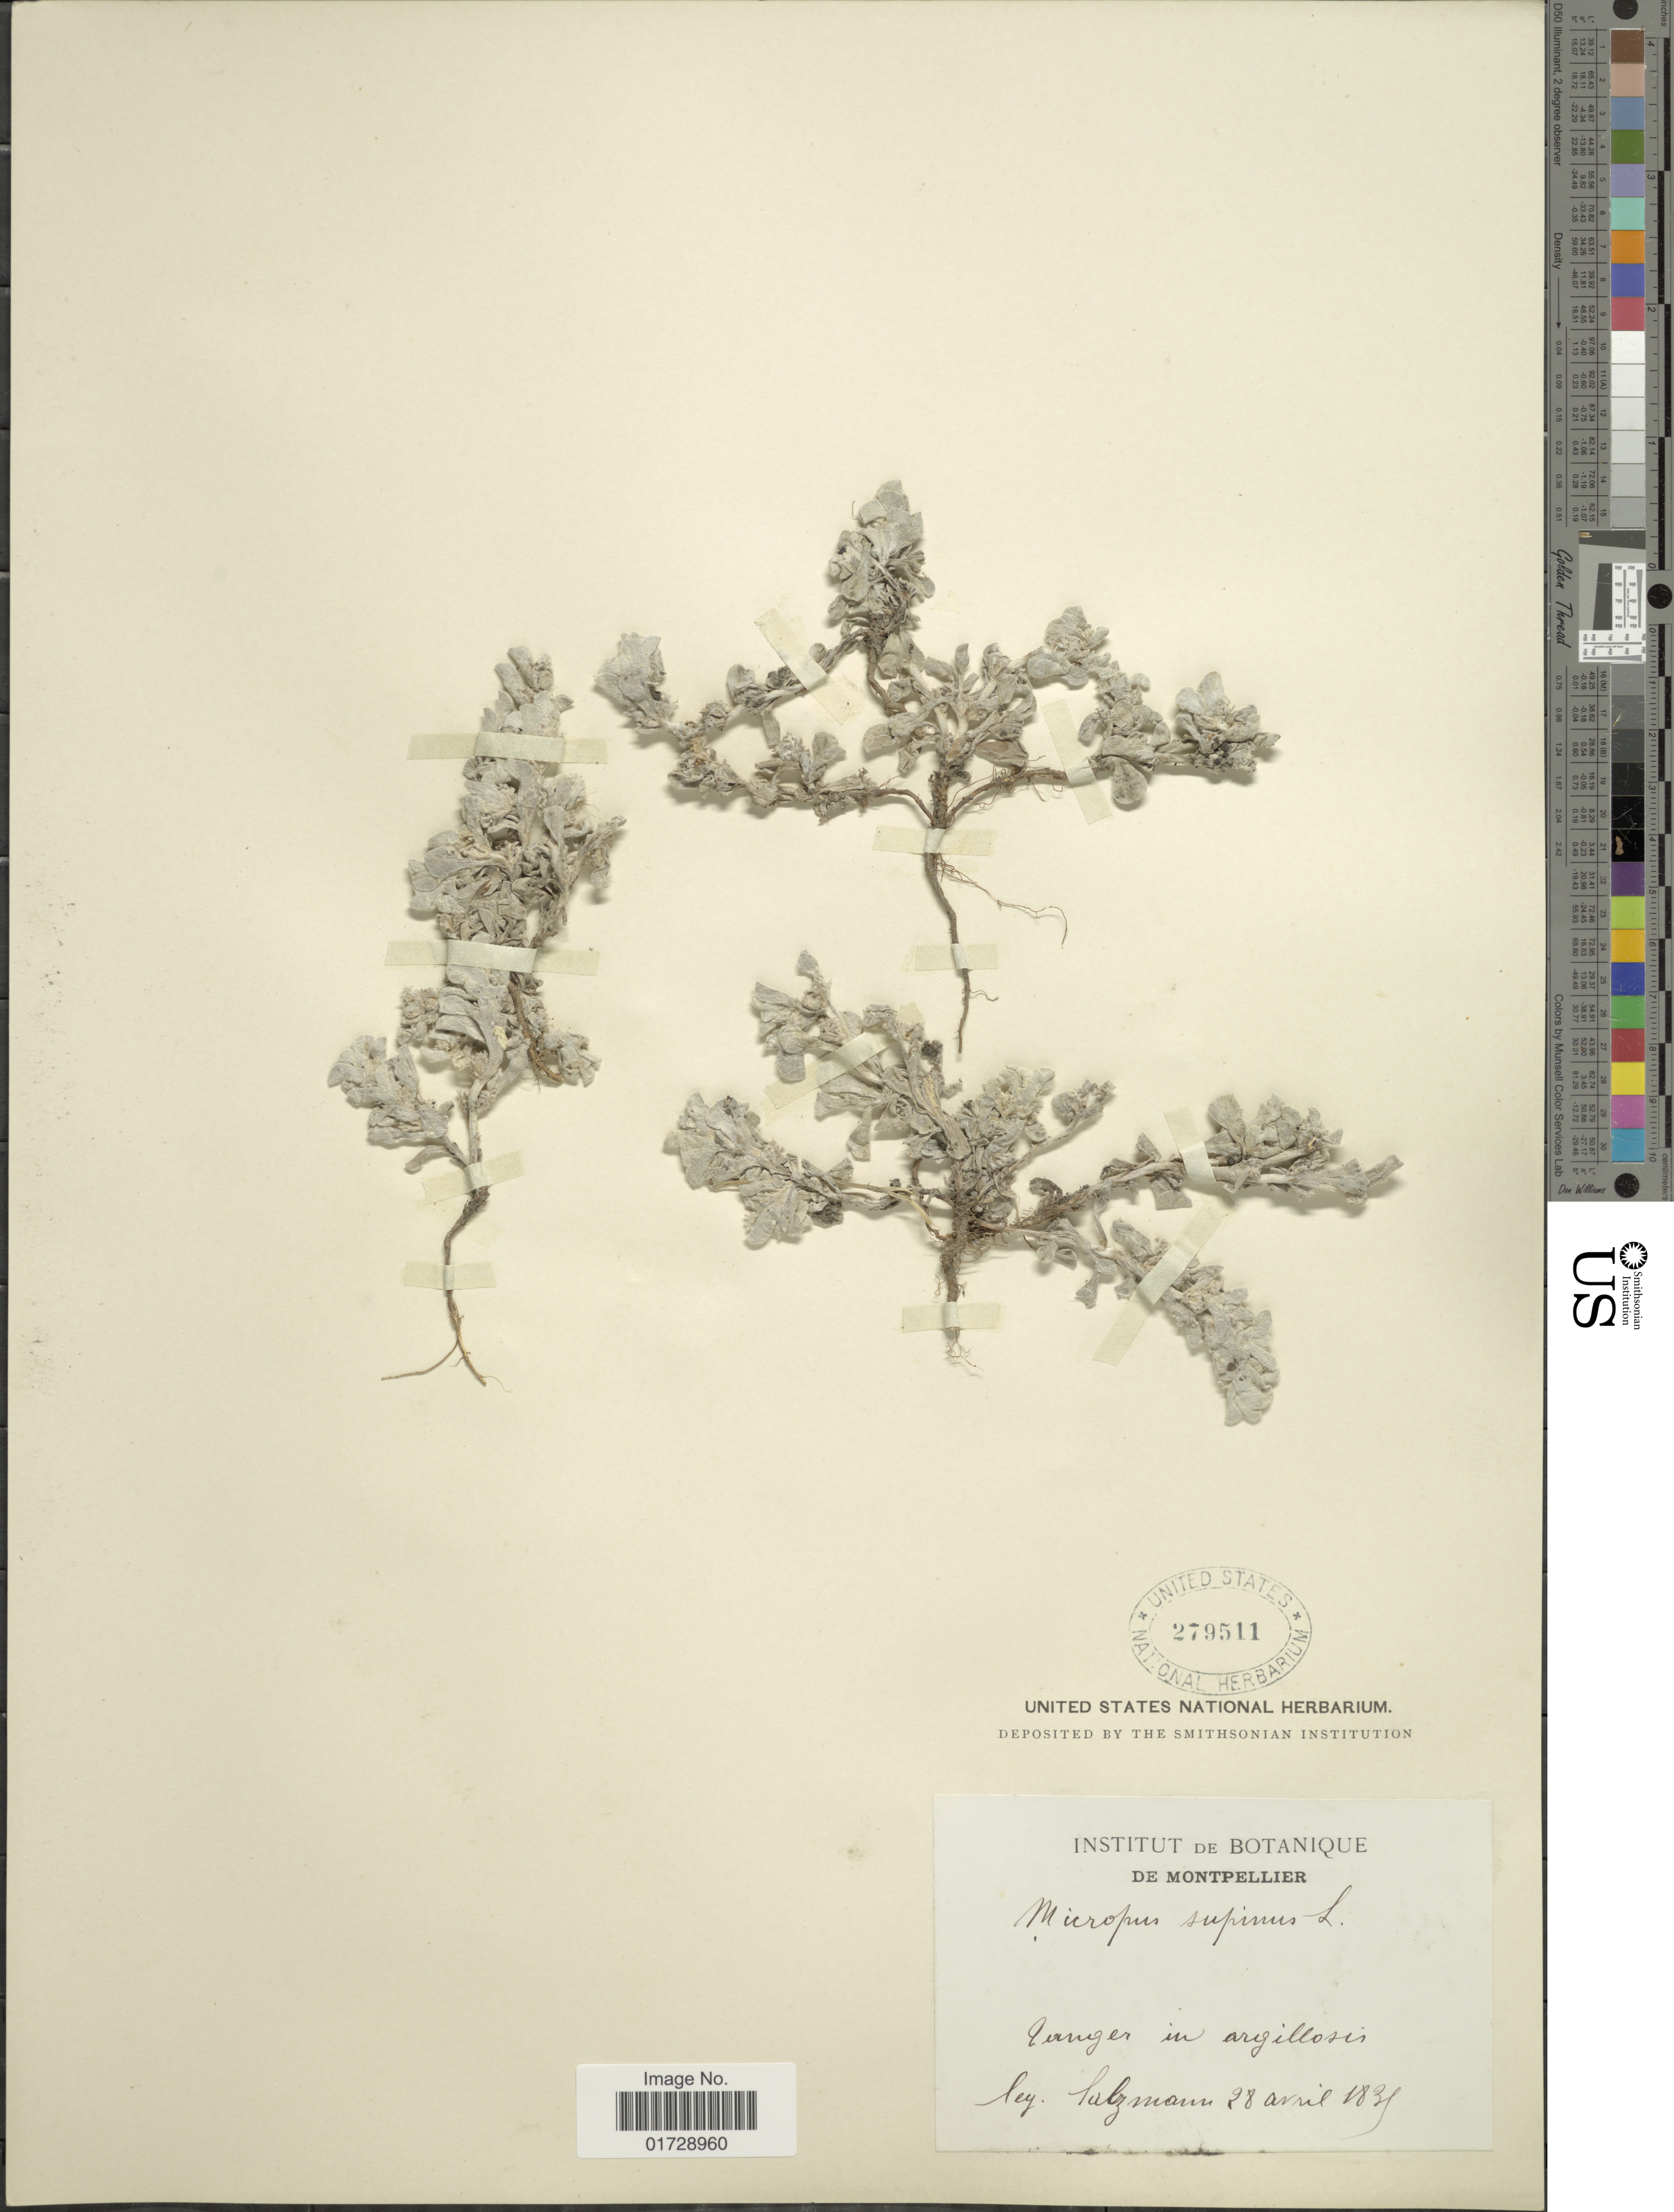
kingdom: Plantae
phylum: Tracheophyta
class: Magnoliopsida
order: Asterales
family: Asteraceae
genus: Micropus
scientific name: Micropus supinus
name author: L.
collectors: -. Lubmann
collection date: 1835-04-28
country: Morocco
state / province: Tanger-Tétouan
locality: Tanger in argillosis.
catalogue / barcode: US 279511